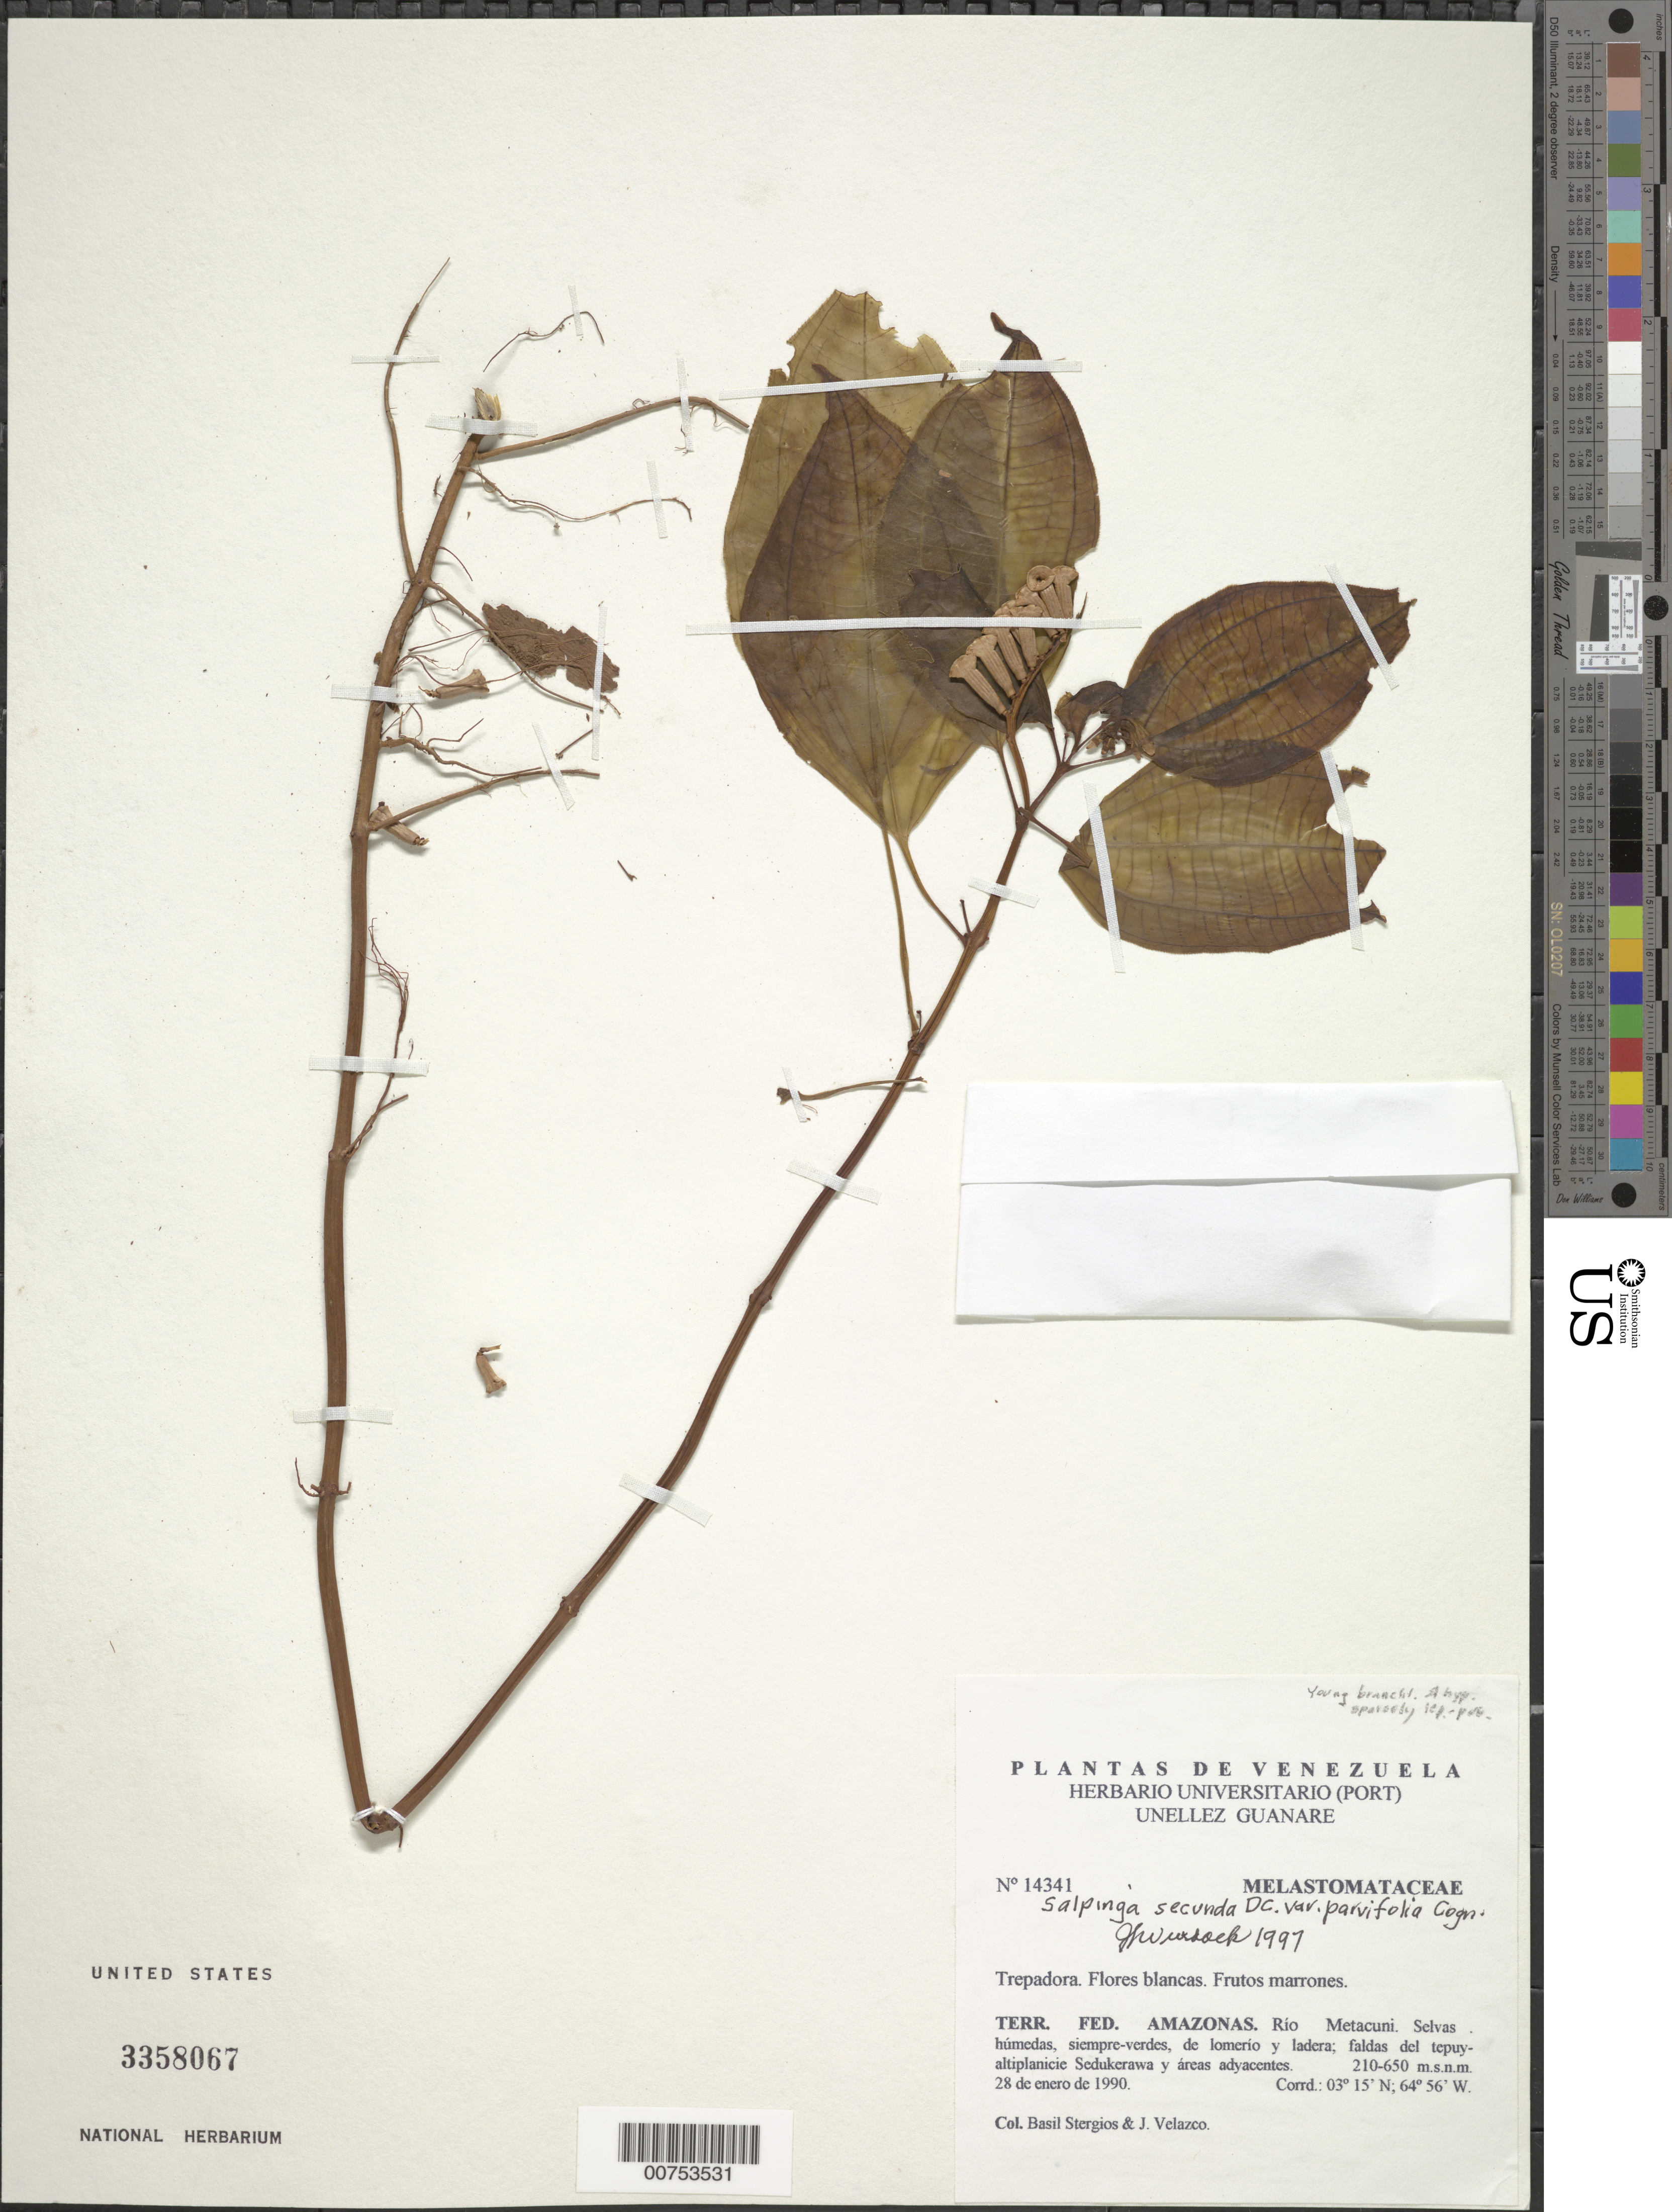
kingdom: Plantae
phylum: Tracheophyta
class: Magnoliopsida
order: Myrtales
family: Melastomataceae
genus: Salpinga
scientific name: Salpinga secunda var. parvifolia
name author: Cogn.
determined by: Wurdack, John J., (US), US (UNITED STATES)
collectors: B. G. Stergios & J. Velazco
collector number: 14341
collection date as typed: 28-Jan-90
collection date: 1990-01-28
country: Venezuela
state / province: Amazonas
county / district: Alto Orinoco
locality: Río Metacuni; faldas del tepuy altipanicie Sedukerawa y areas adyacentes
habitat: Selvas húmedas, siempre-verdes, de lomerio y ladera; en sotobosque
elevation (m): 210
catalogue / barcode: US 3358067